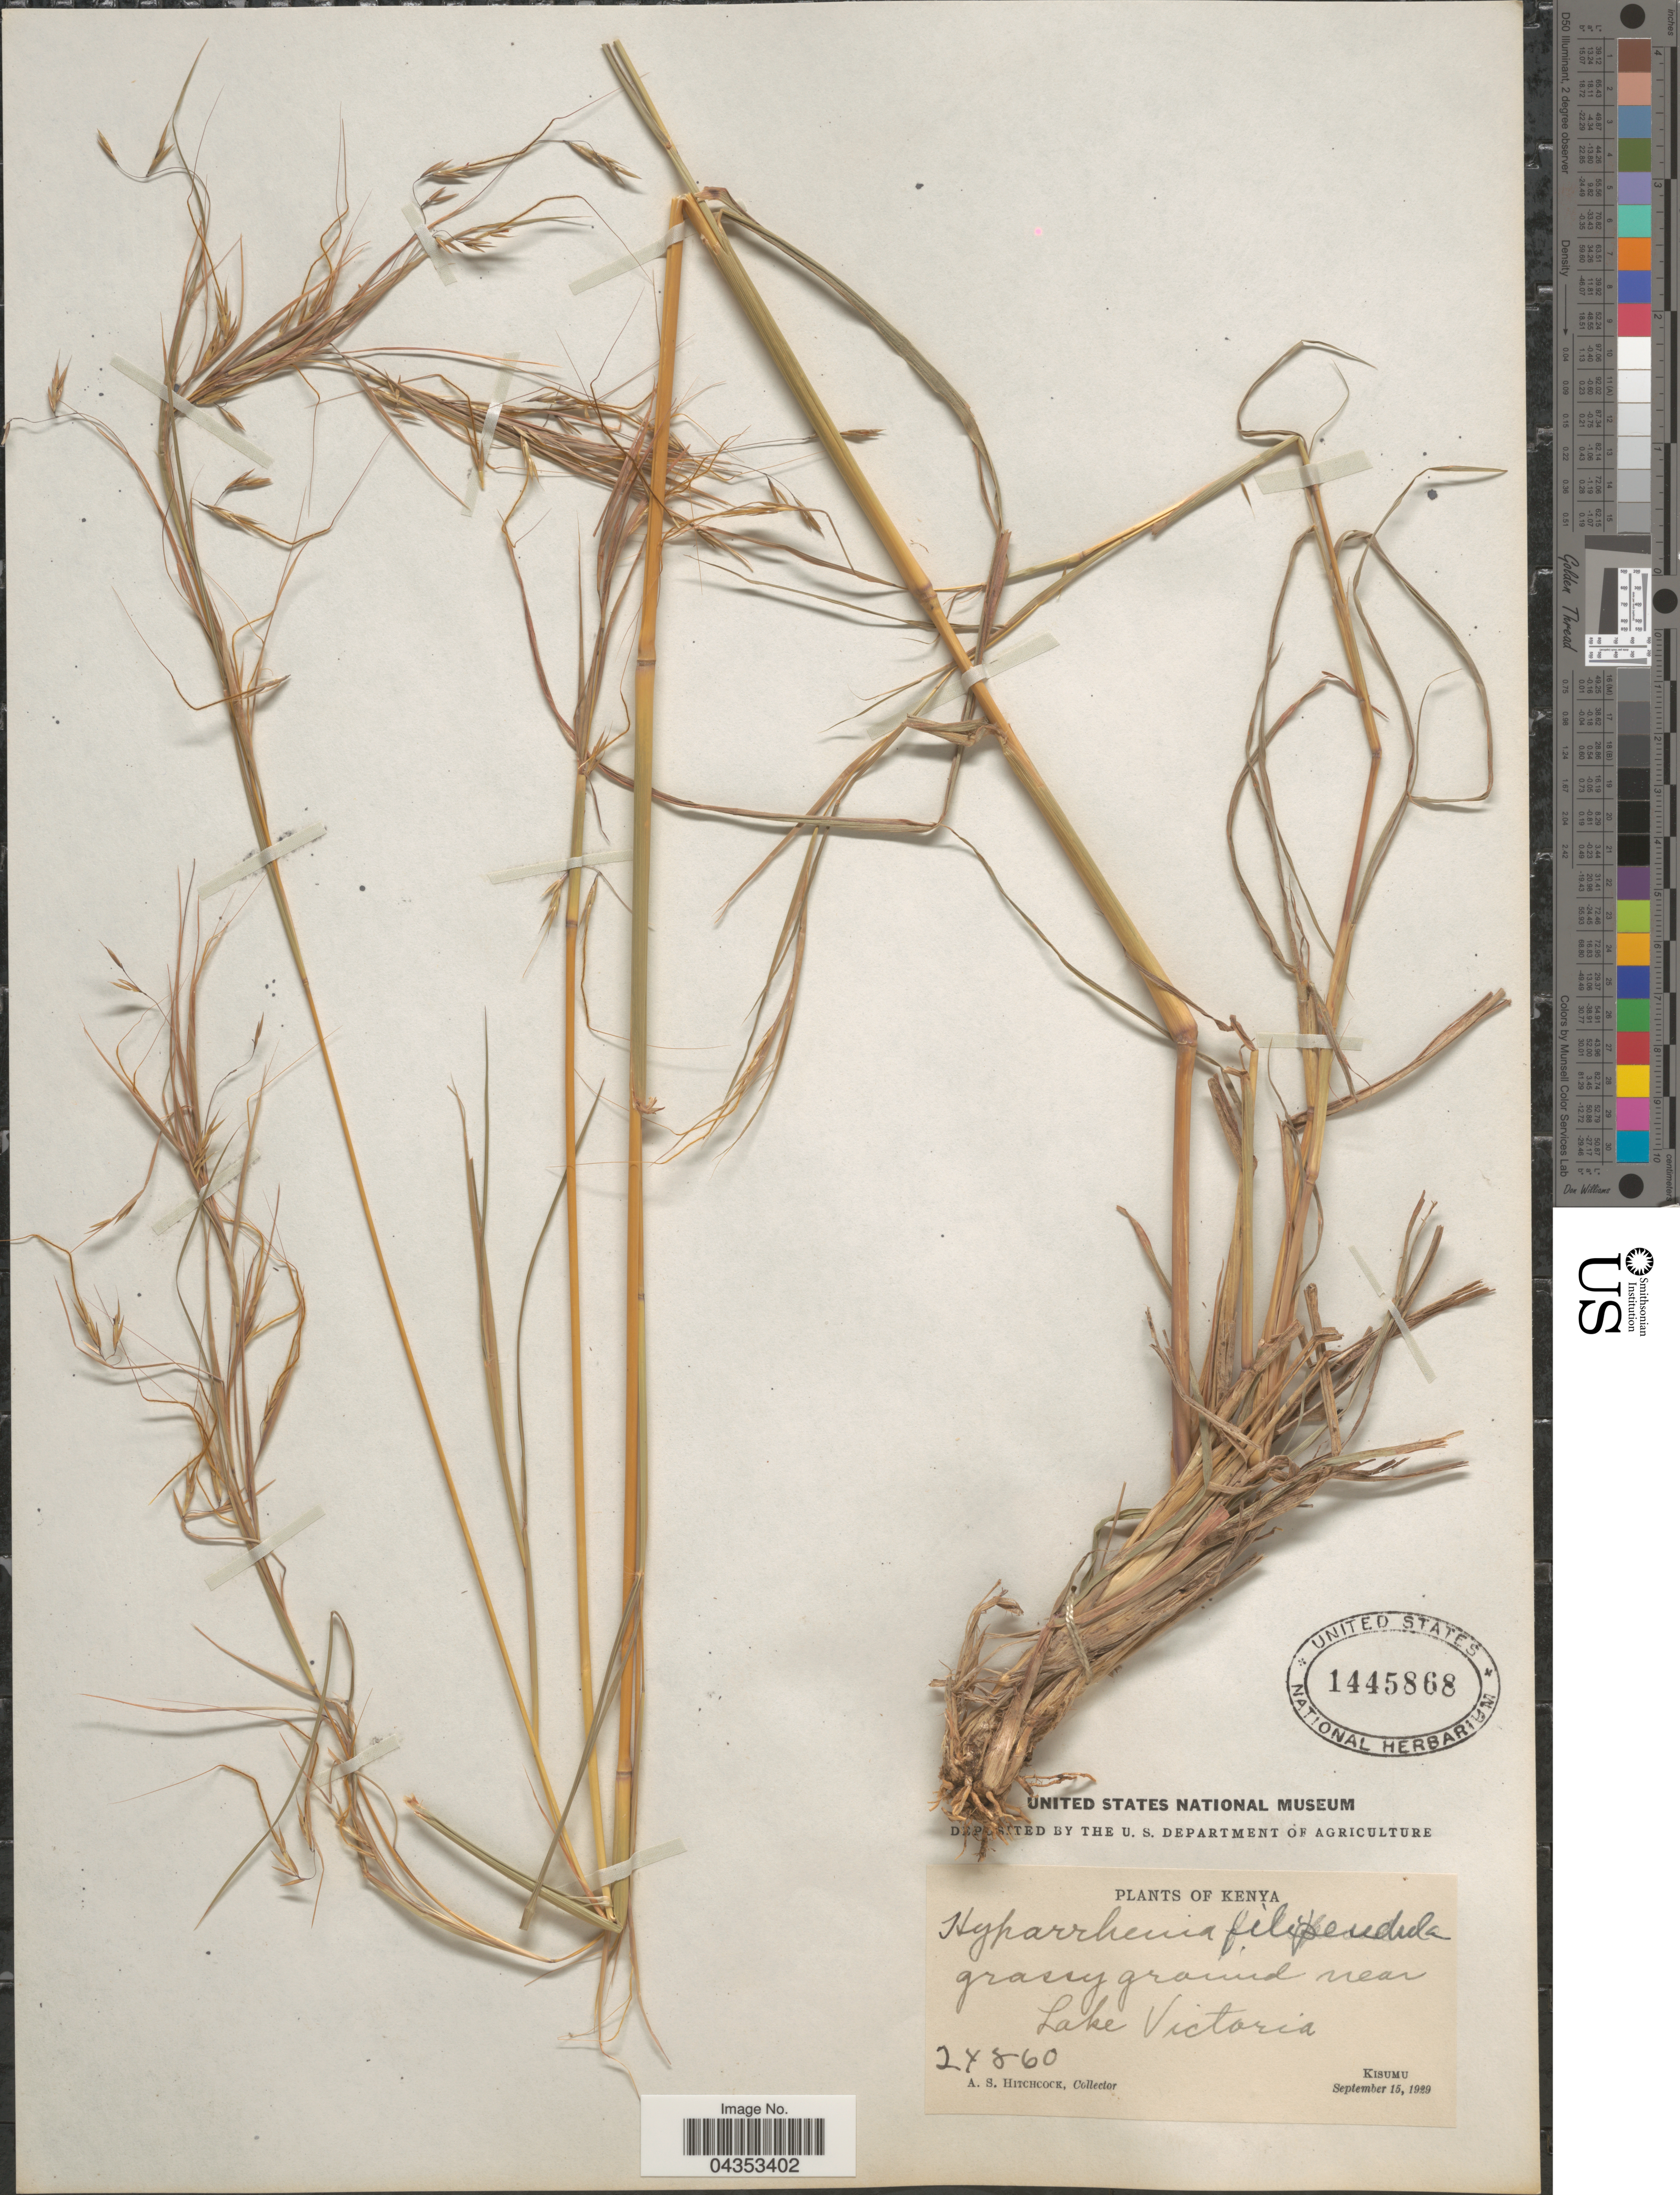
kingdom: Plantae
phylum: Tracheophyta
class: Liliopsida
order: Poales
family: Poaceae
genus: Hyparrhenia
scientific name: Hyparrhenia filipendula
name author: (Hochr.) Stapf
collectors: A. S. Hitchcock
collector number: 24860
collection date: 1929-09-15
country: Kenya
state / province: Kisumu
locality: Grassy ground near Lake Victoria.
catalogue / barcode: US 1445868